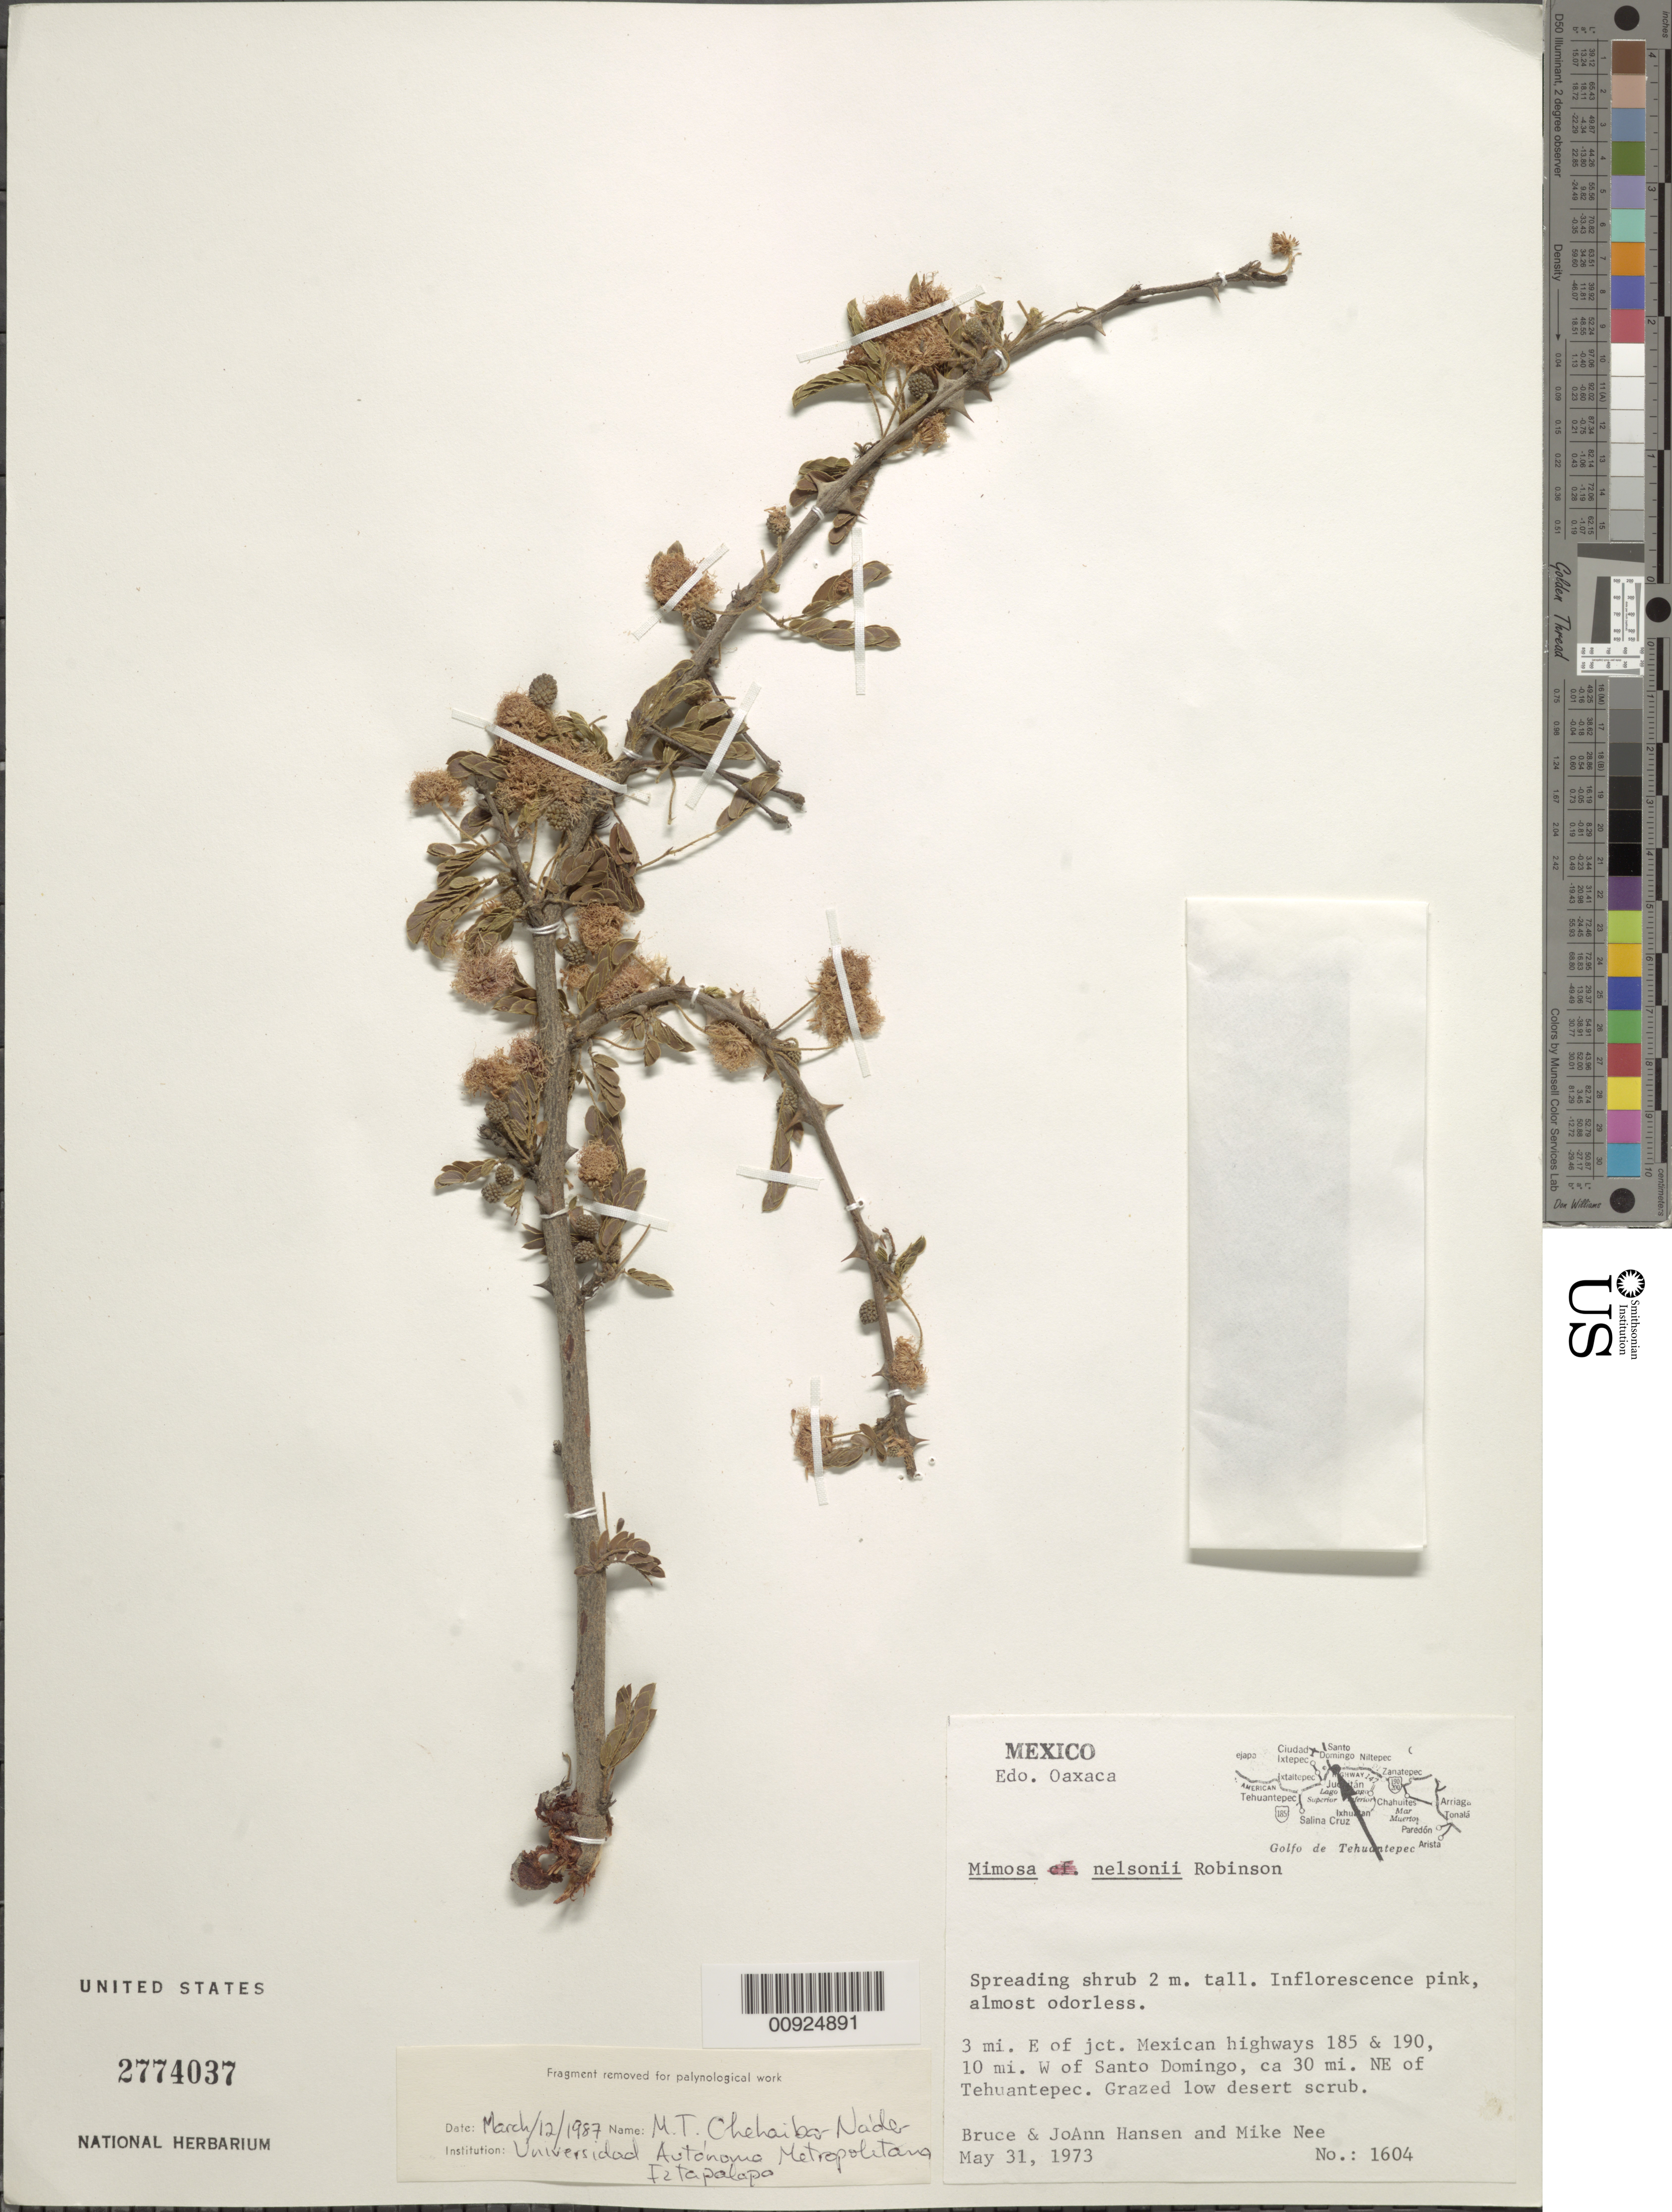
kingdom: Plantae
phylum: Tracheophyta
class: Magnoliopsida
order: Fabales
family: Fabaceae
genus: Mimosa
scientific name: Mimosa nelsonii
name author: B.L. Rob.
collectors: B. Hansen, J. Hansen & M. Nee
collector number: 1604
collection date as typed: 31 May 1973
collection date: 1973-05-31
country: Mexico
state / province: Oaxaca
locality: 3 miles E of jct. Mexican highways 185 & 190, 10 mi. W of Santo Domingo, ca. 30 mi. NE of Tehuantepec.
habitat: Grazed low desert scrub.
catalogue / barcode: US 2774037